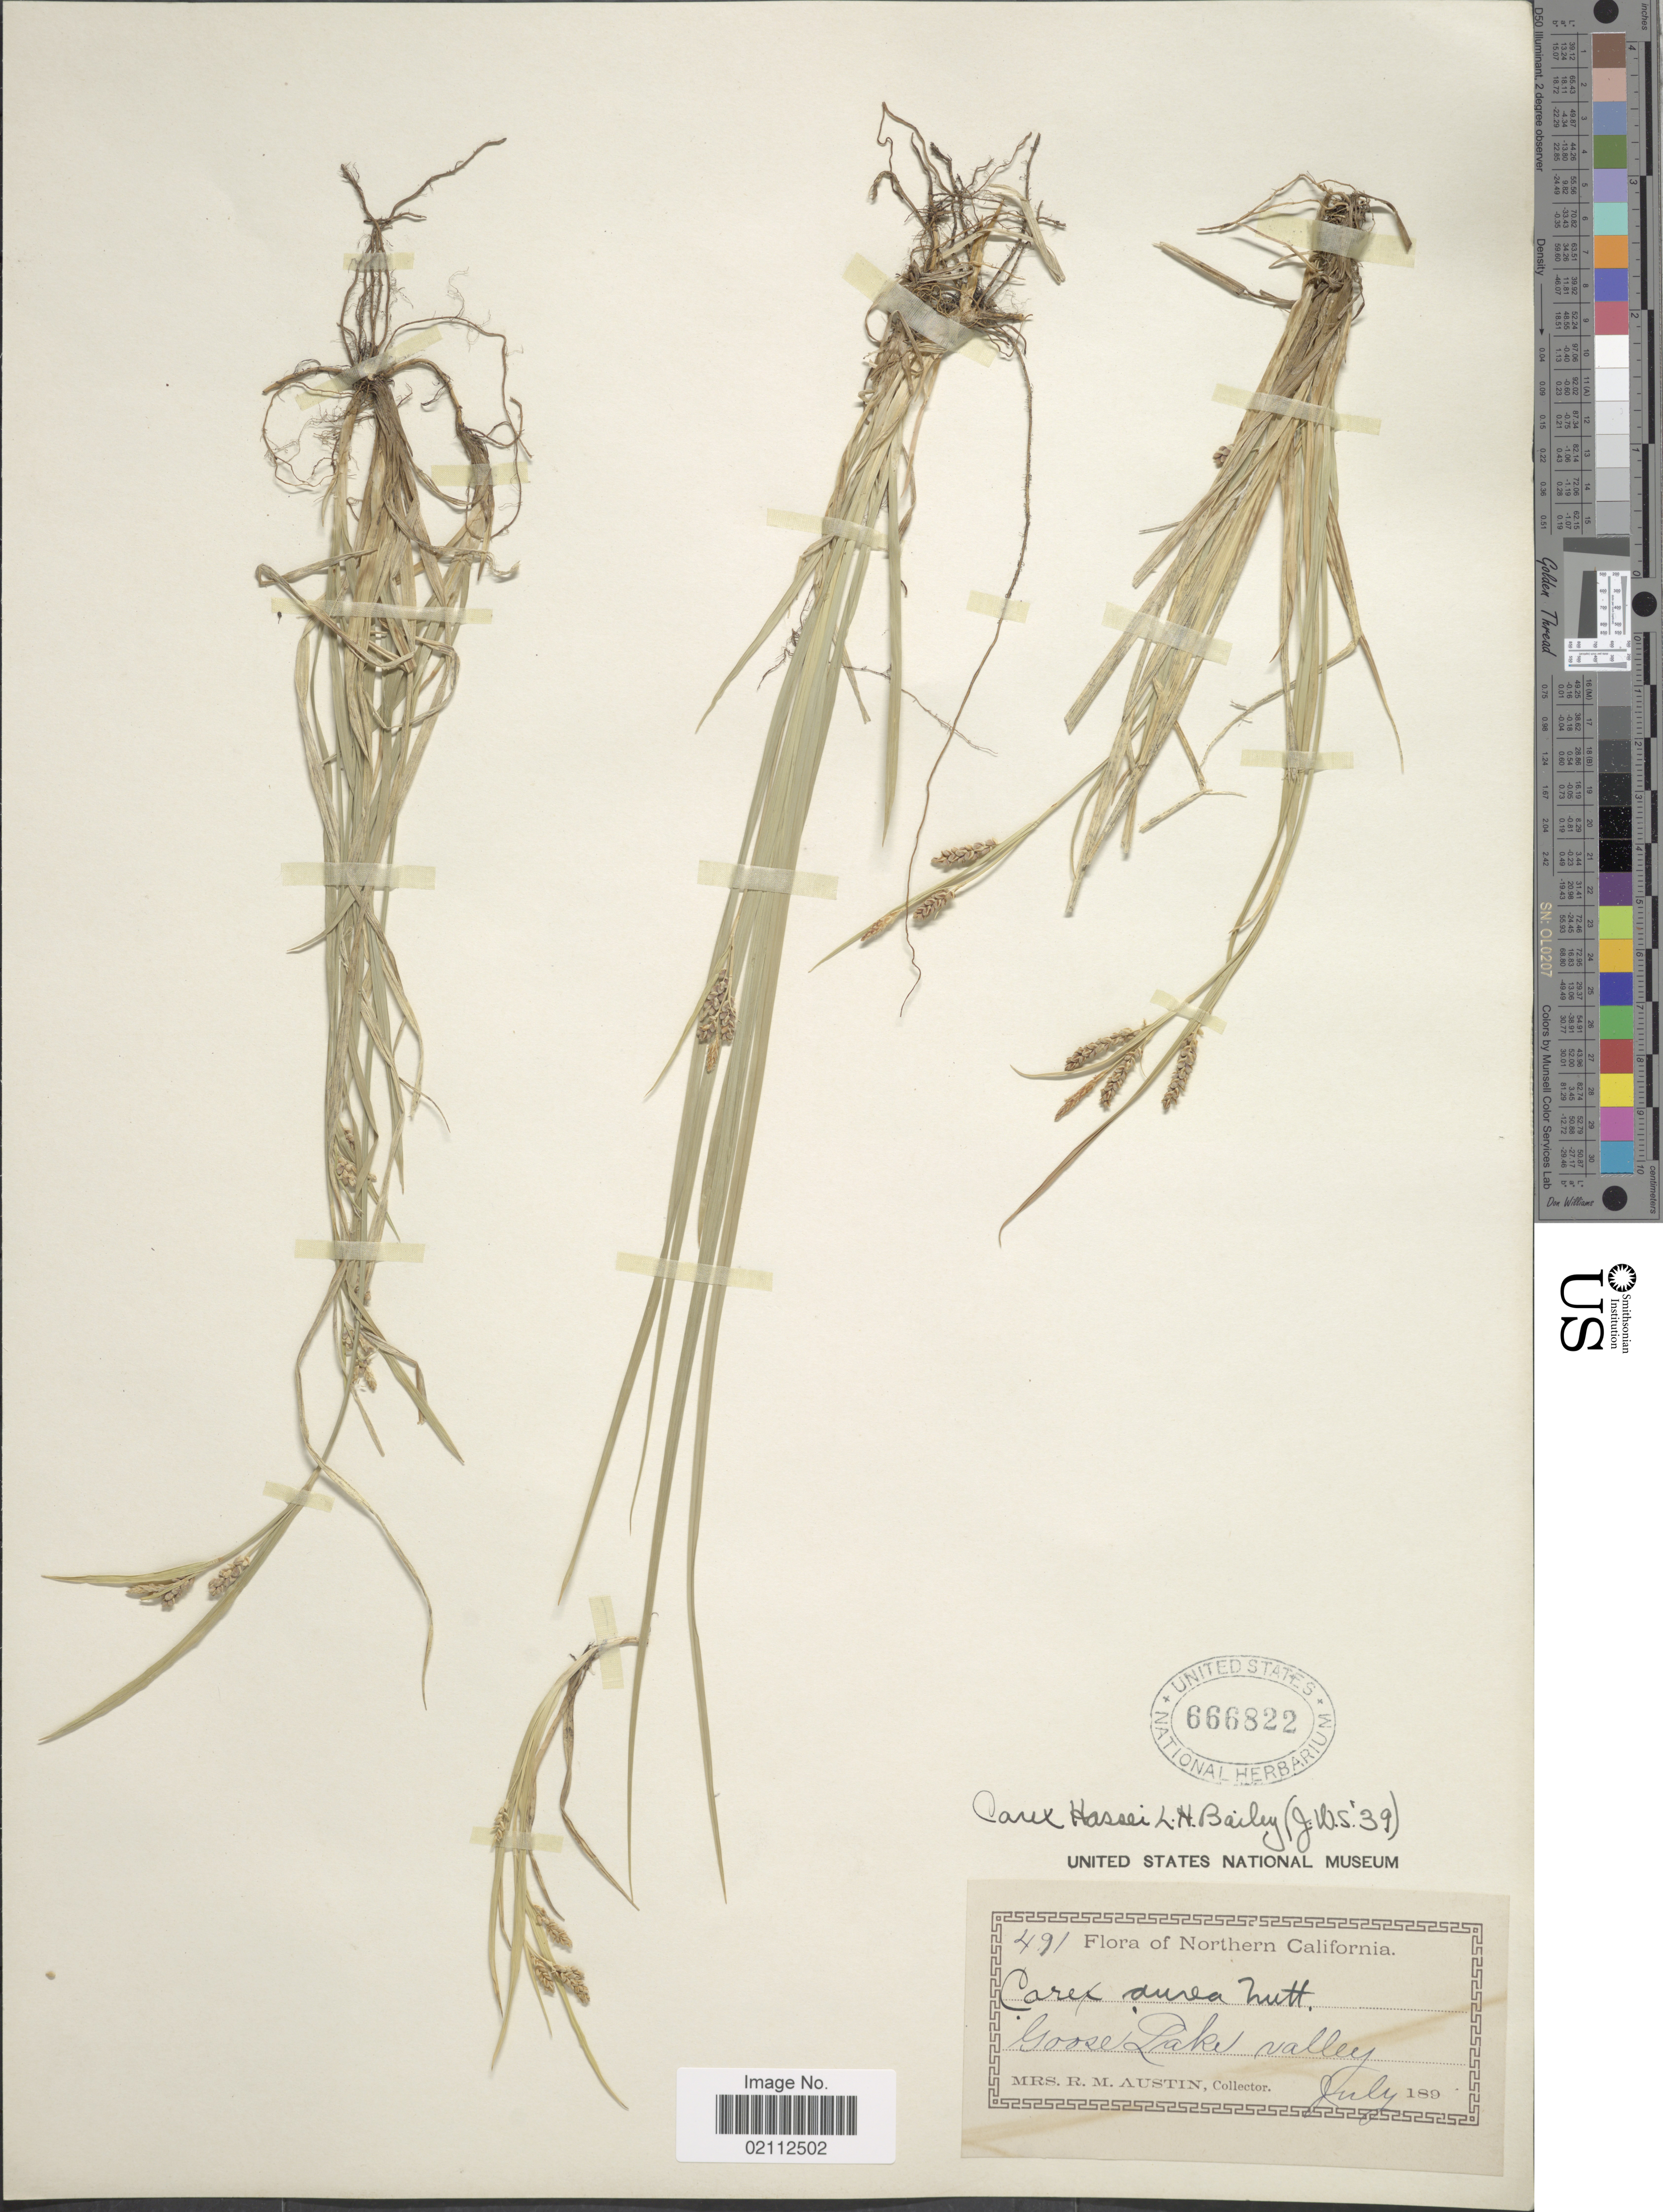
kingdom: Plantae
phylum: Tracheophyta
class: Liliopsida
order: Poales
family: Cyperaceae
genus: Carex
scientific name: Carex hassei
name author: L.H. Bailey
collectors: R. Austin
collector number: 491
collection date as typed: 189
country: United States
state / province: California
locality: Northern California, Goose Lake valley.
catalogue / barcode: US 666822